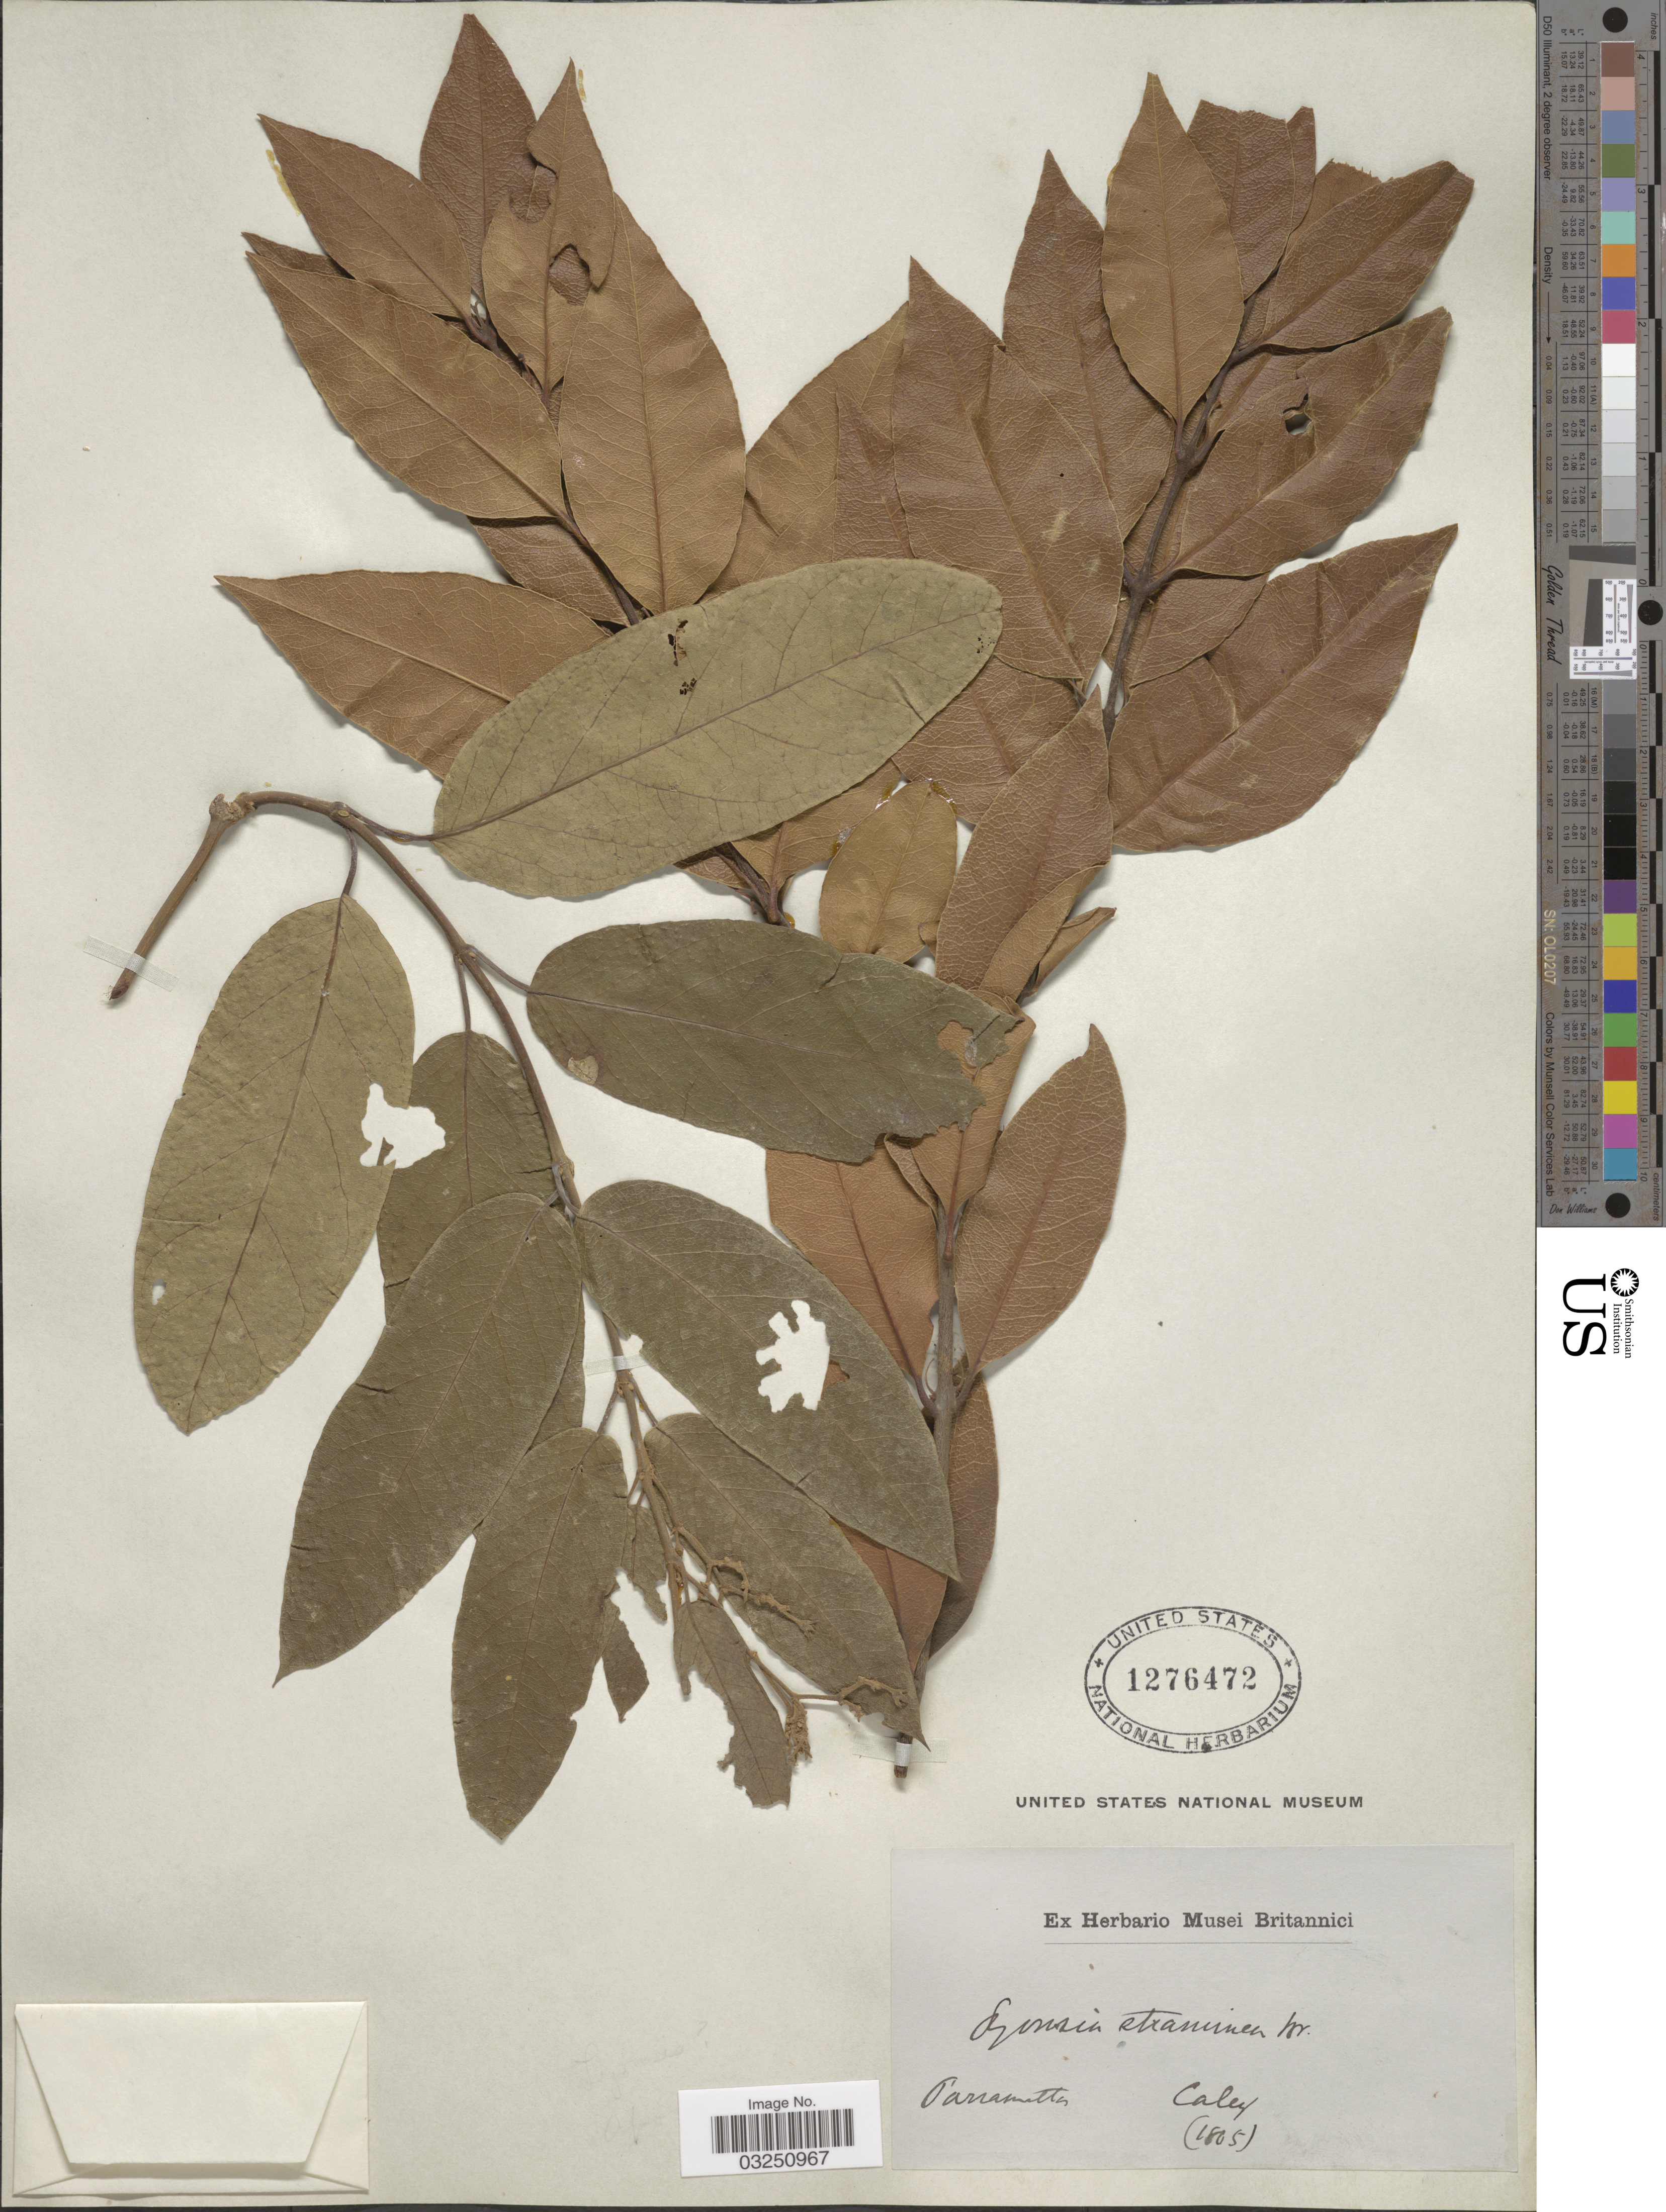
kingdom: Plantae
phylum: Tracheophyta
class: Magnoliopsida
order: Gentianales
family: Apocynaceae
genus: Parsonsia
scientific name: Parsonsia straminea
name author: (R. Br.) F. Muell.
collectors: -. Caley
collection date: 1805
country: Australia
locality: Parramatta.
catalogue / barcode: US 1276472